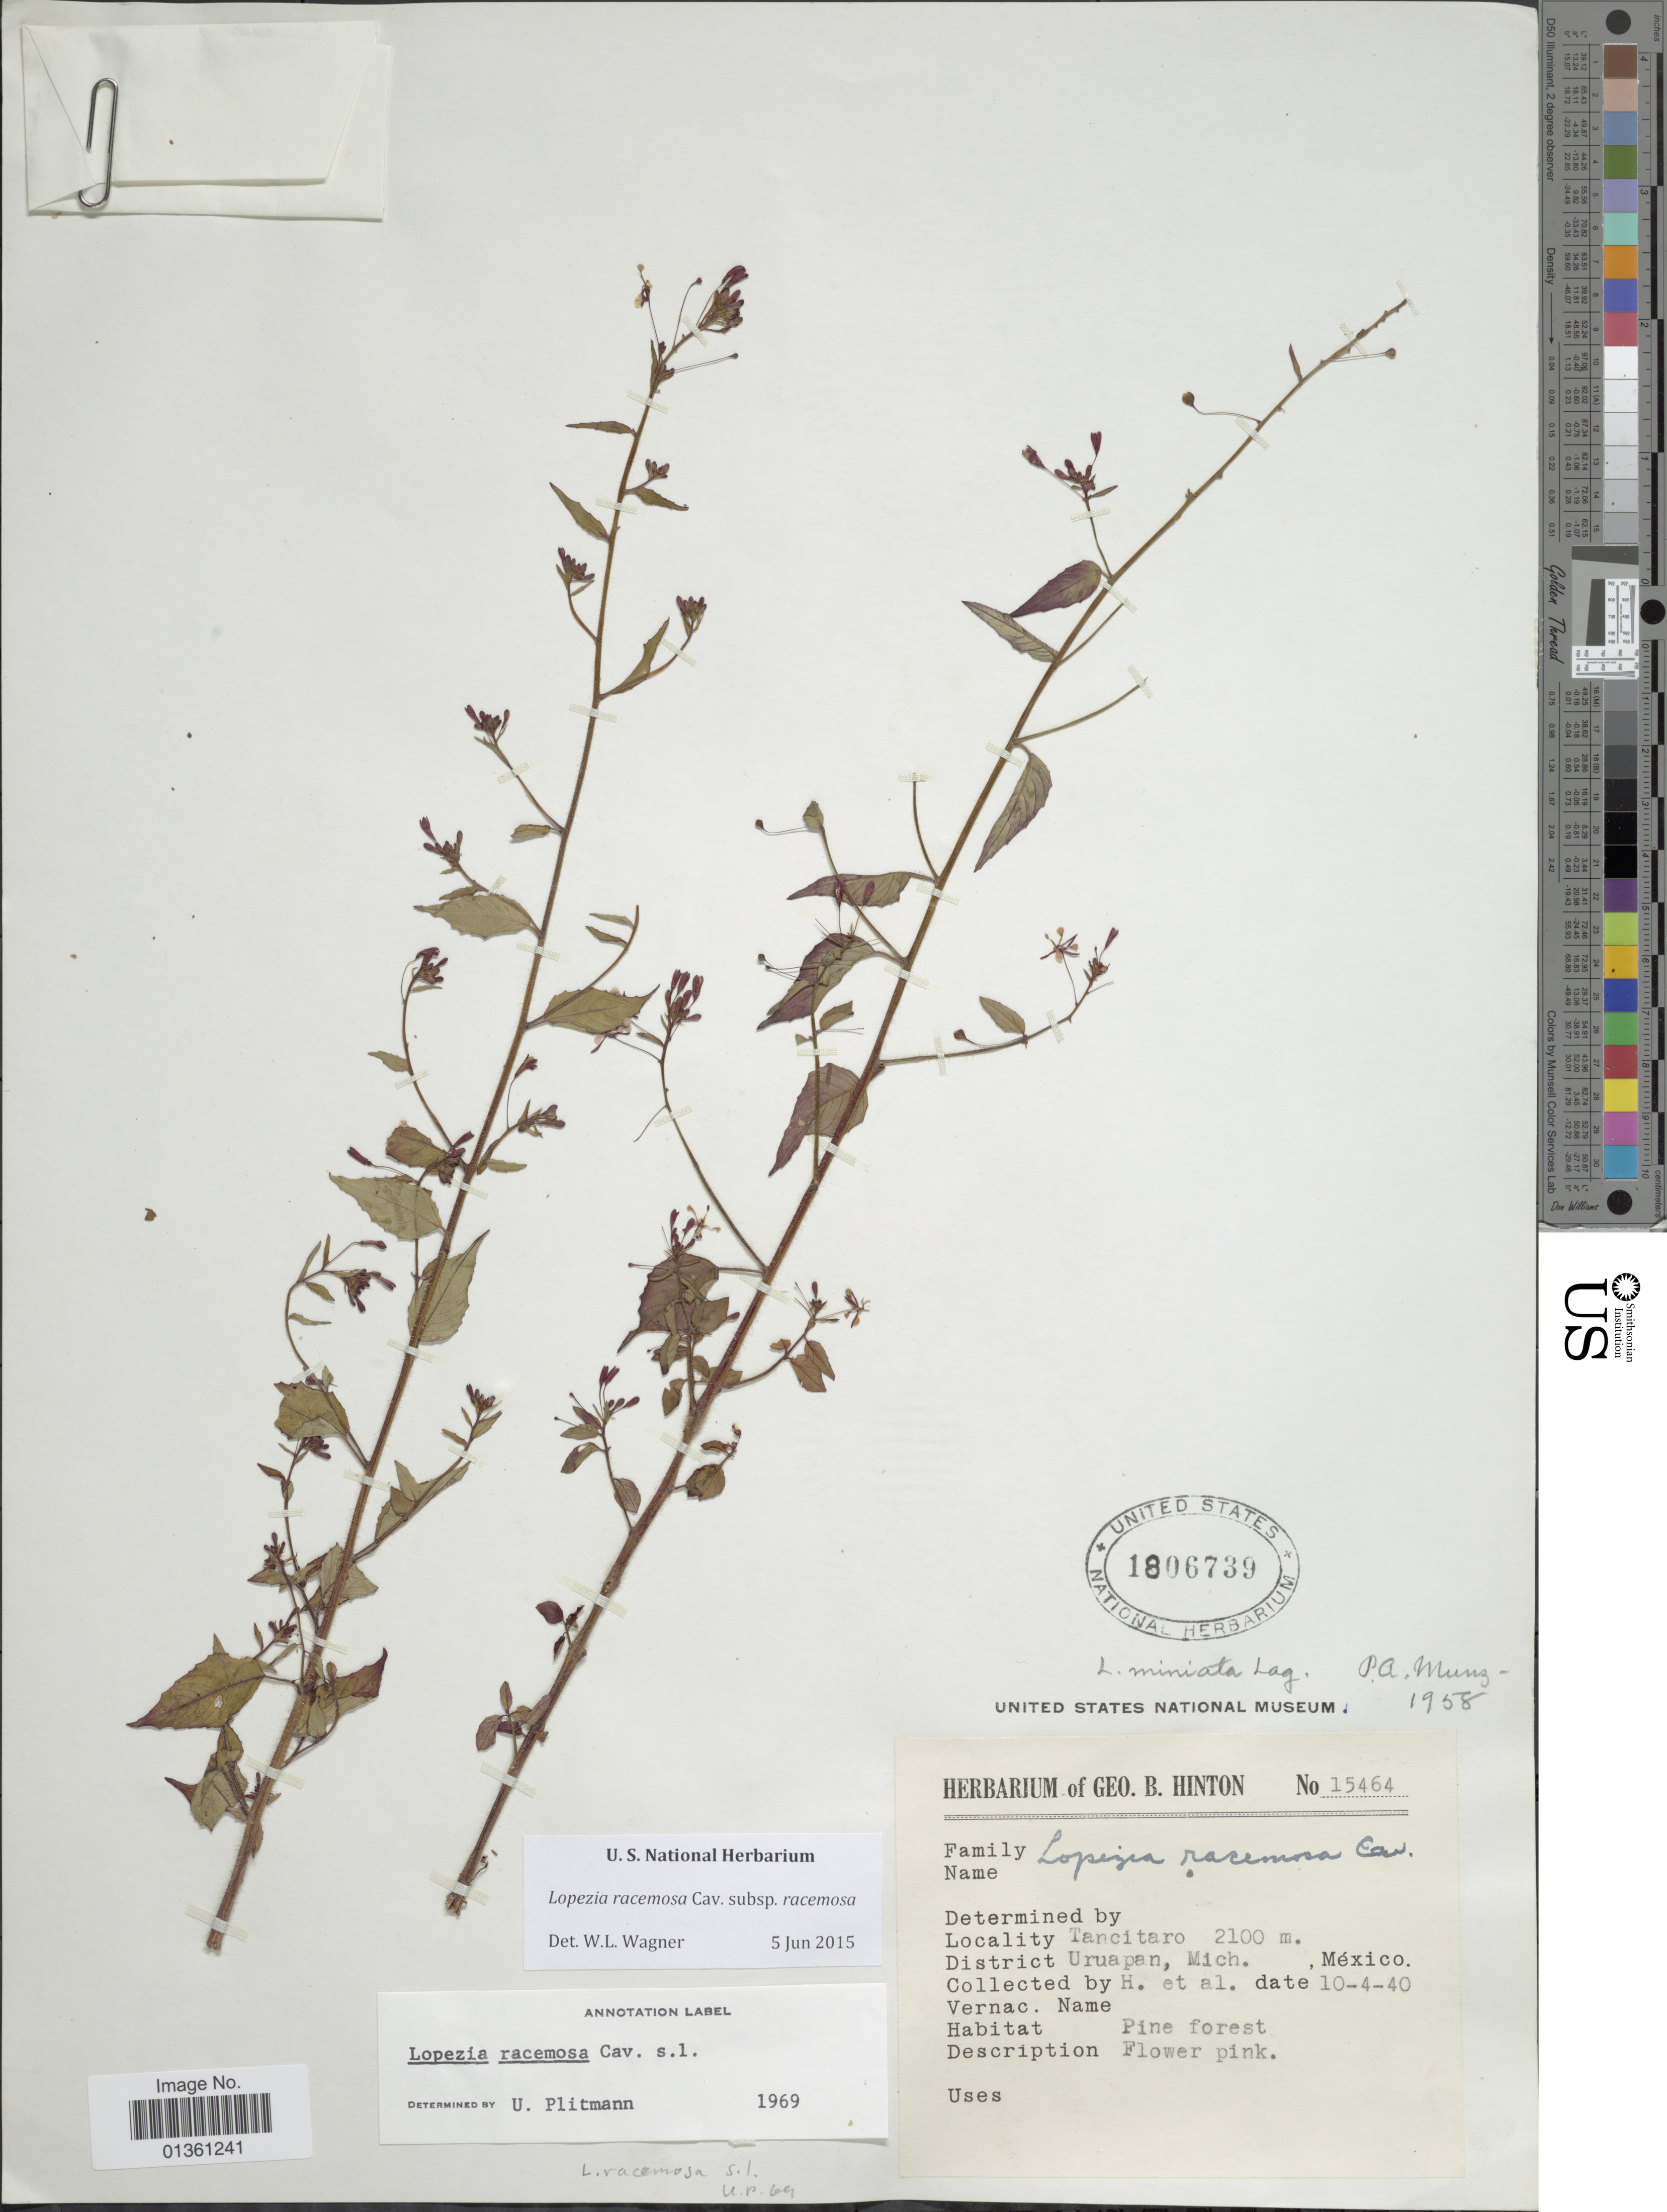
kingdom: Plantae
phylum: Tracheophyta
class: Magnoliopsida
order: Myrtales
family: Onagraceae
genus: Lopezia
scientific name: Lopezia racemosa subsp. racemosa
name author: Cav.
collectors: G. B. Hinton & et al.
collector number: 15464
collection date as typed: Transcribed d/m/y: 10/4/40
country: Mexico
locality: Tancitaro. District Uruapan, Mich.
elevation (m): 2100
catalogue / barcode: US 1806739